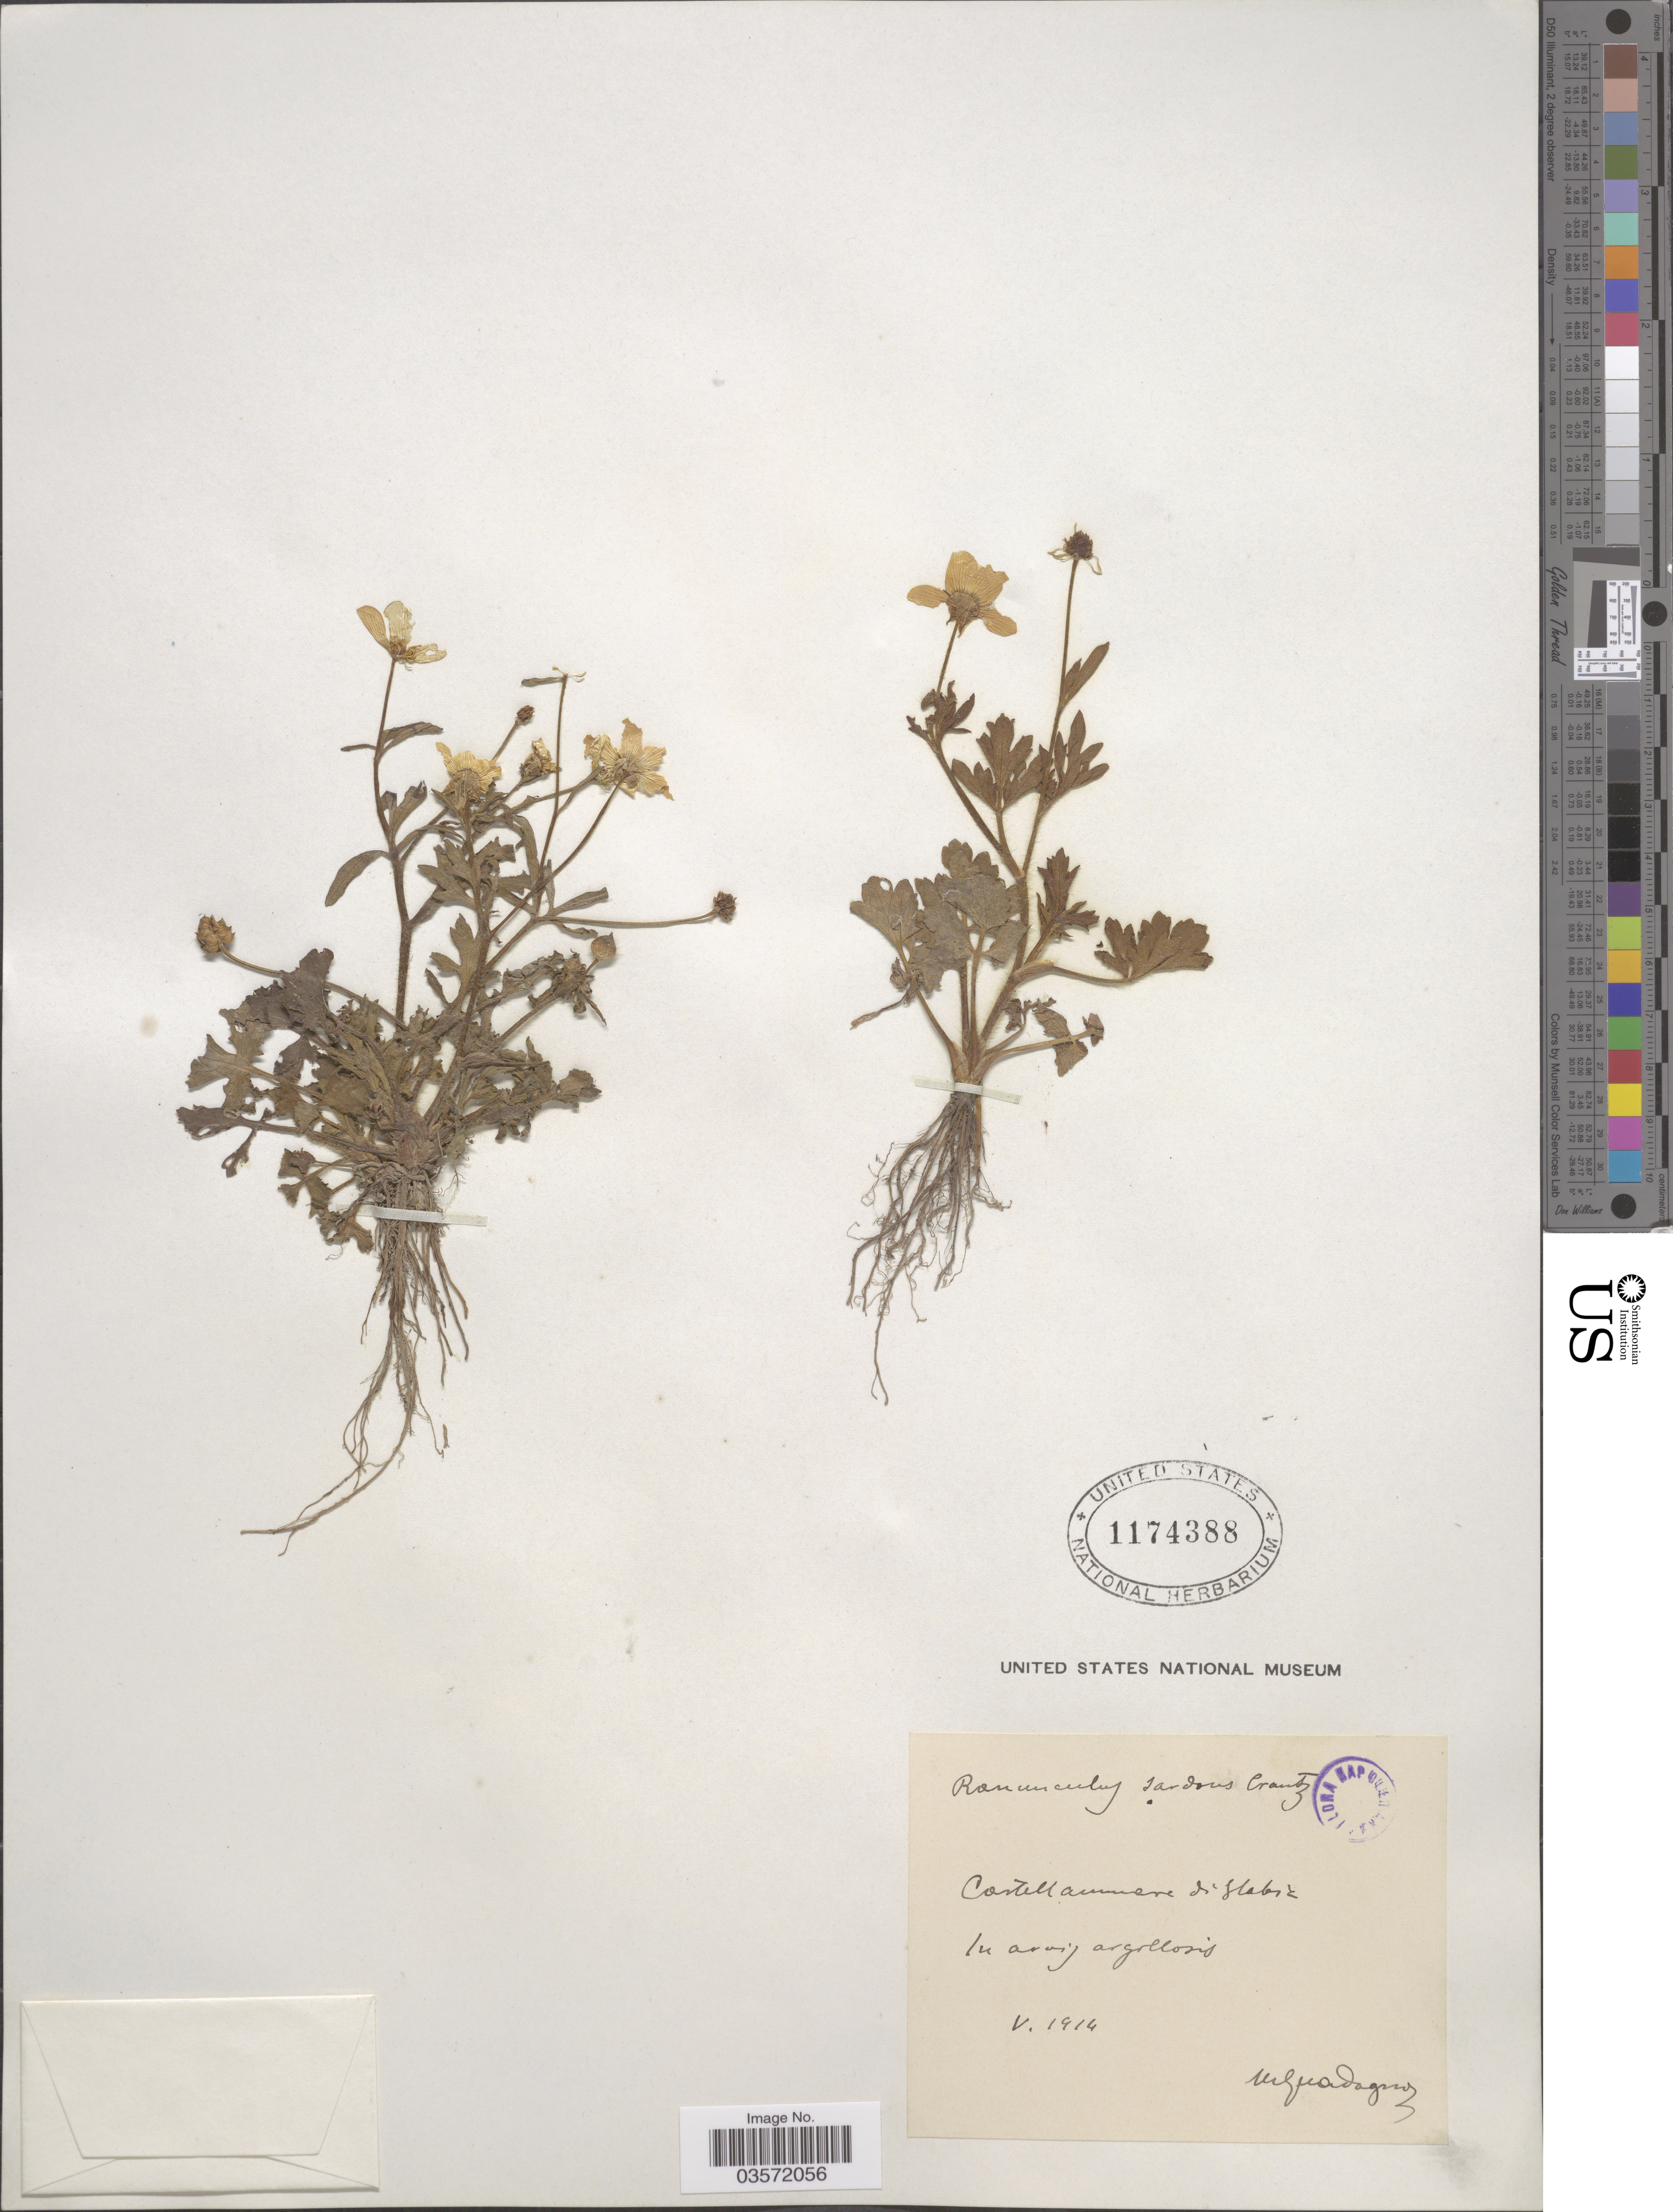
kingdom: Plantae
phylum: Tracheophyta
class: Magnoliopsida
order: Ranunculales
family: Ranunculaceae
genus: Ranunculus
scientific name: Ranunculus sardous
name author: Crantz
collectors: M. Guadagno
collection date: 1914-05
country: Italy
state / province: Campania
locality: Castellammare di Stabia, in arvis argillosis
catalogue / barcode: US 1174388